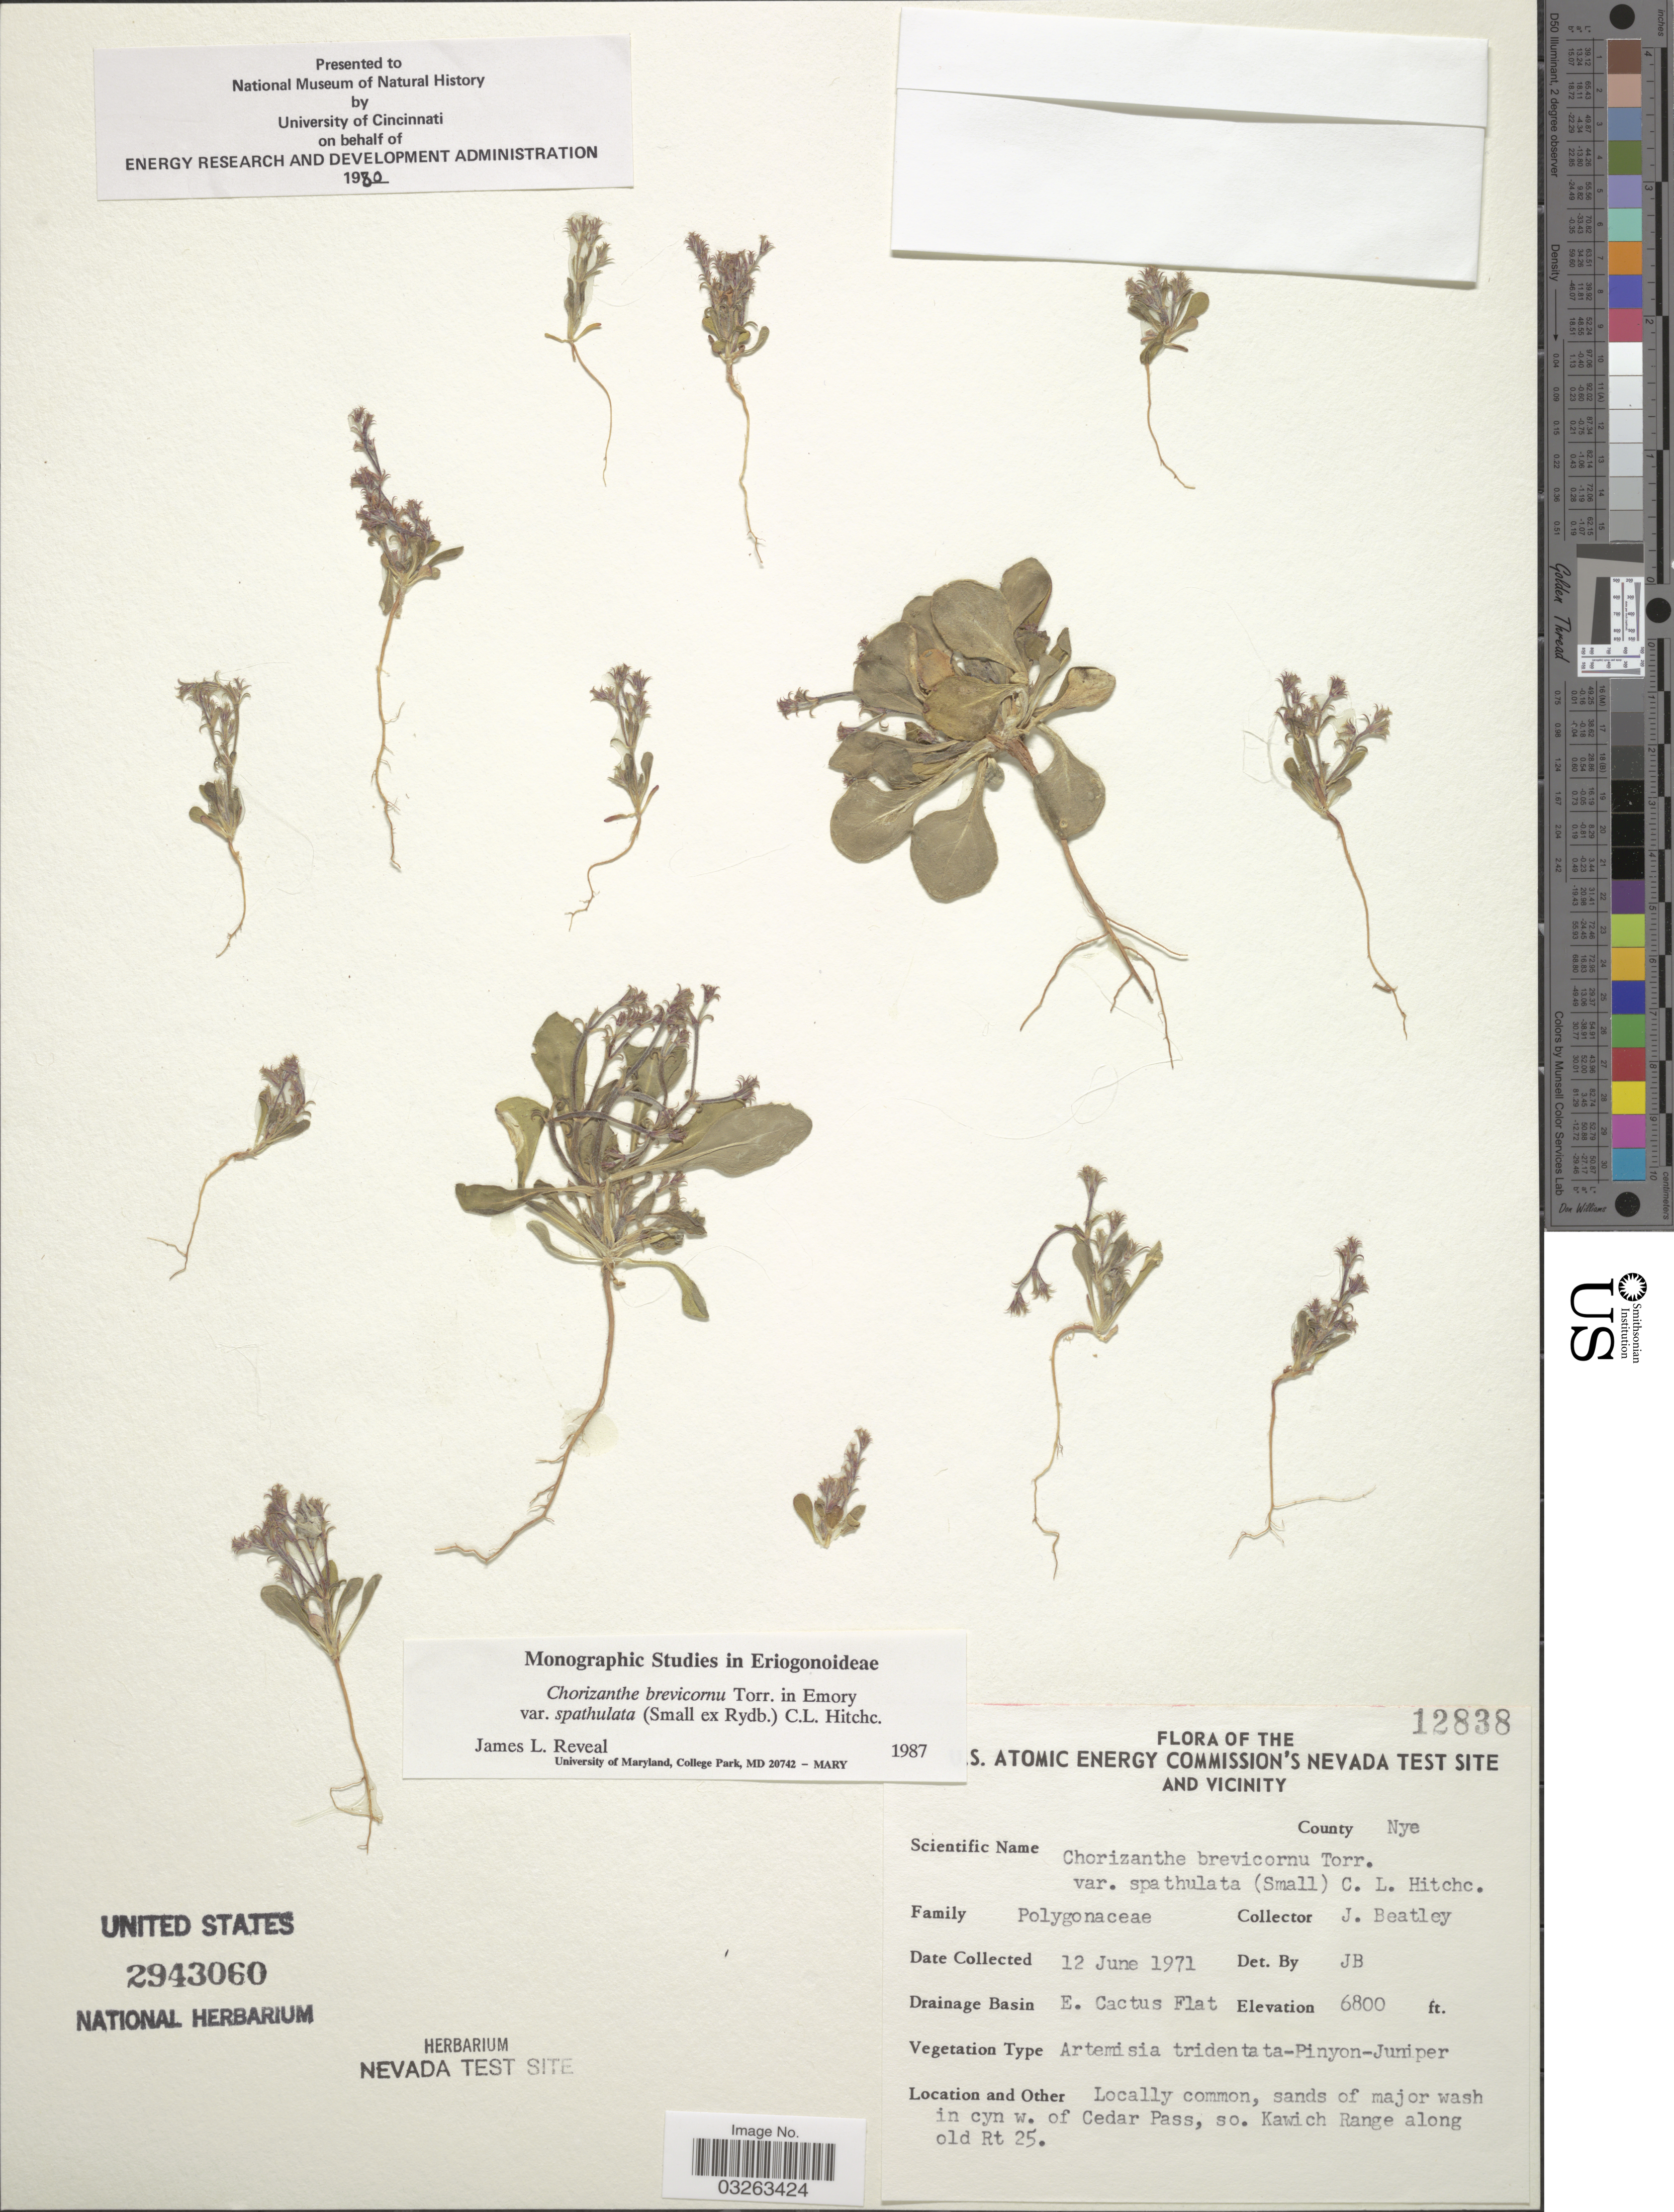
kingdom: Plantae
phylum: Tracheophyta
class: Magnoliopsida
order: Caryophyllales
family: Polygonaceae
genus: Chorizanthe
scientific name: Chorizanthe brevicornu var. spathulata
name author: (Small ex Rydb.) C.L. Hitchc.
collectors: J. C. Beatley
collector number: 12838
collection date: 1971-06-12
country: United States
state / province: Nevada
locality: U.S. Atomic Energy Commission's Nevada Test Site and Vicinity. County Nye. Drainage Basin E. Cactus Flat. Sands of major wash in cyn w. of Cedar Pass, so. Kawich Range along old Rt 25.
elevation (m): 2073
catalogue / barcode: US 2943060